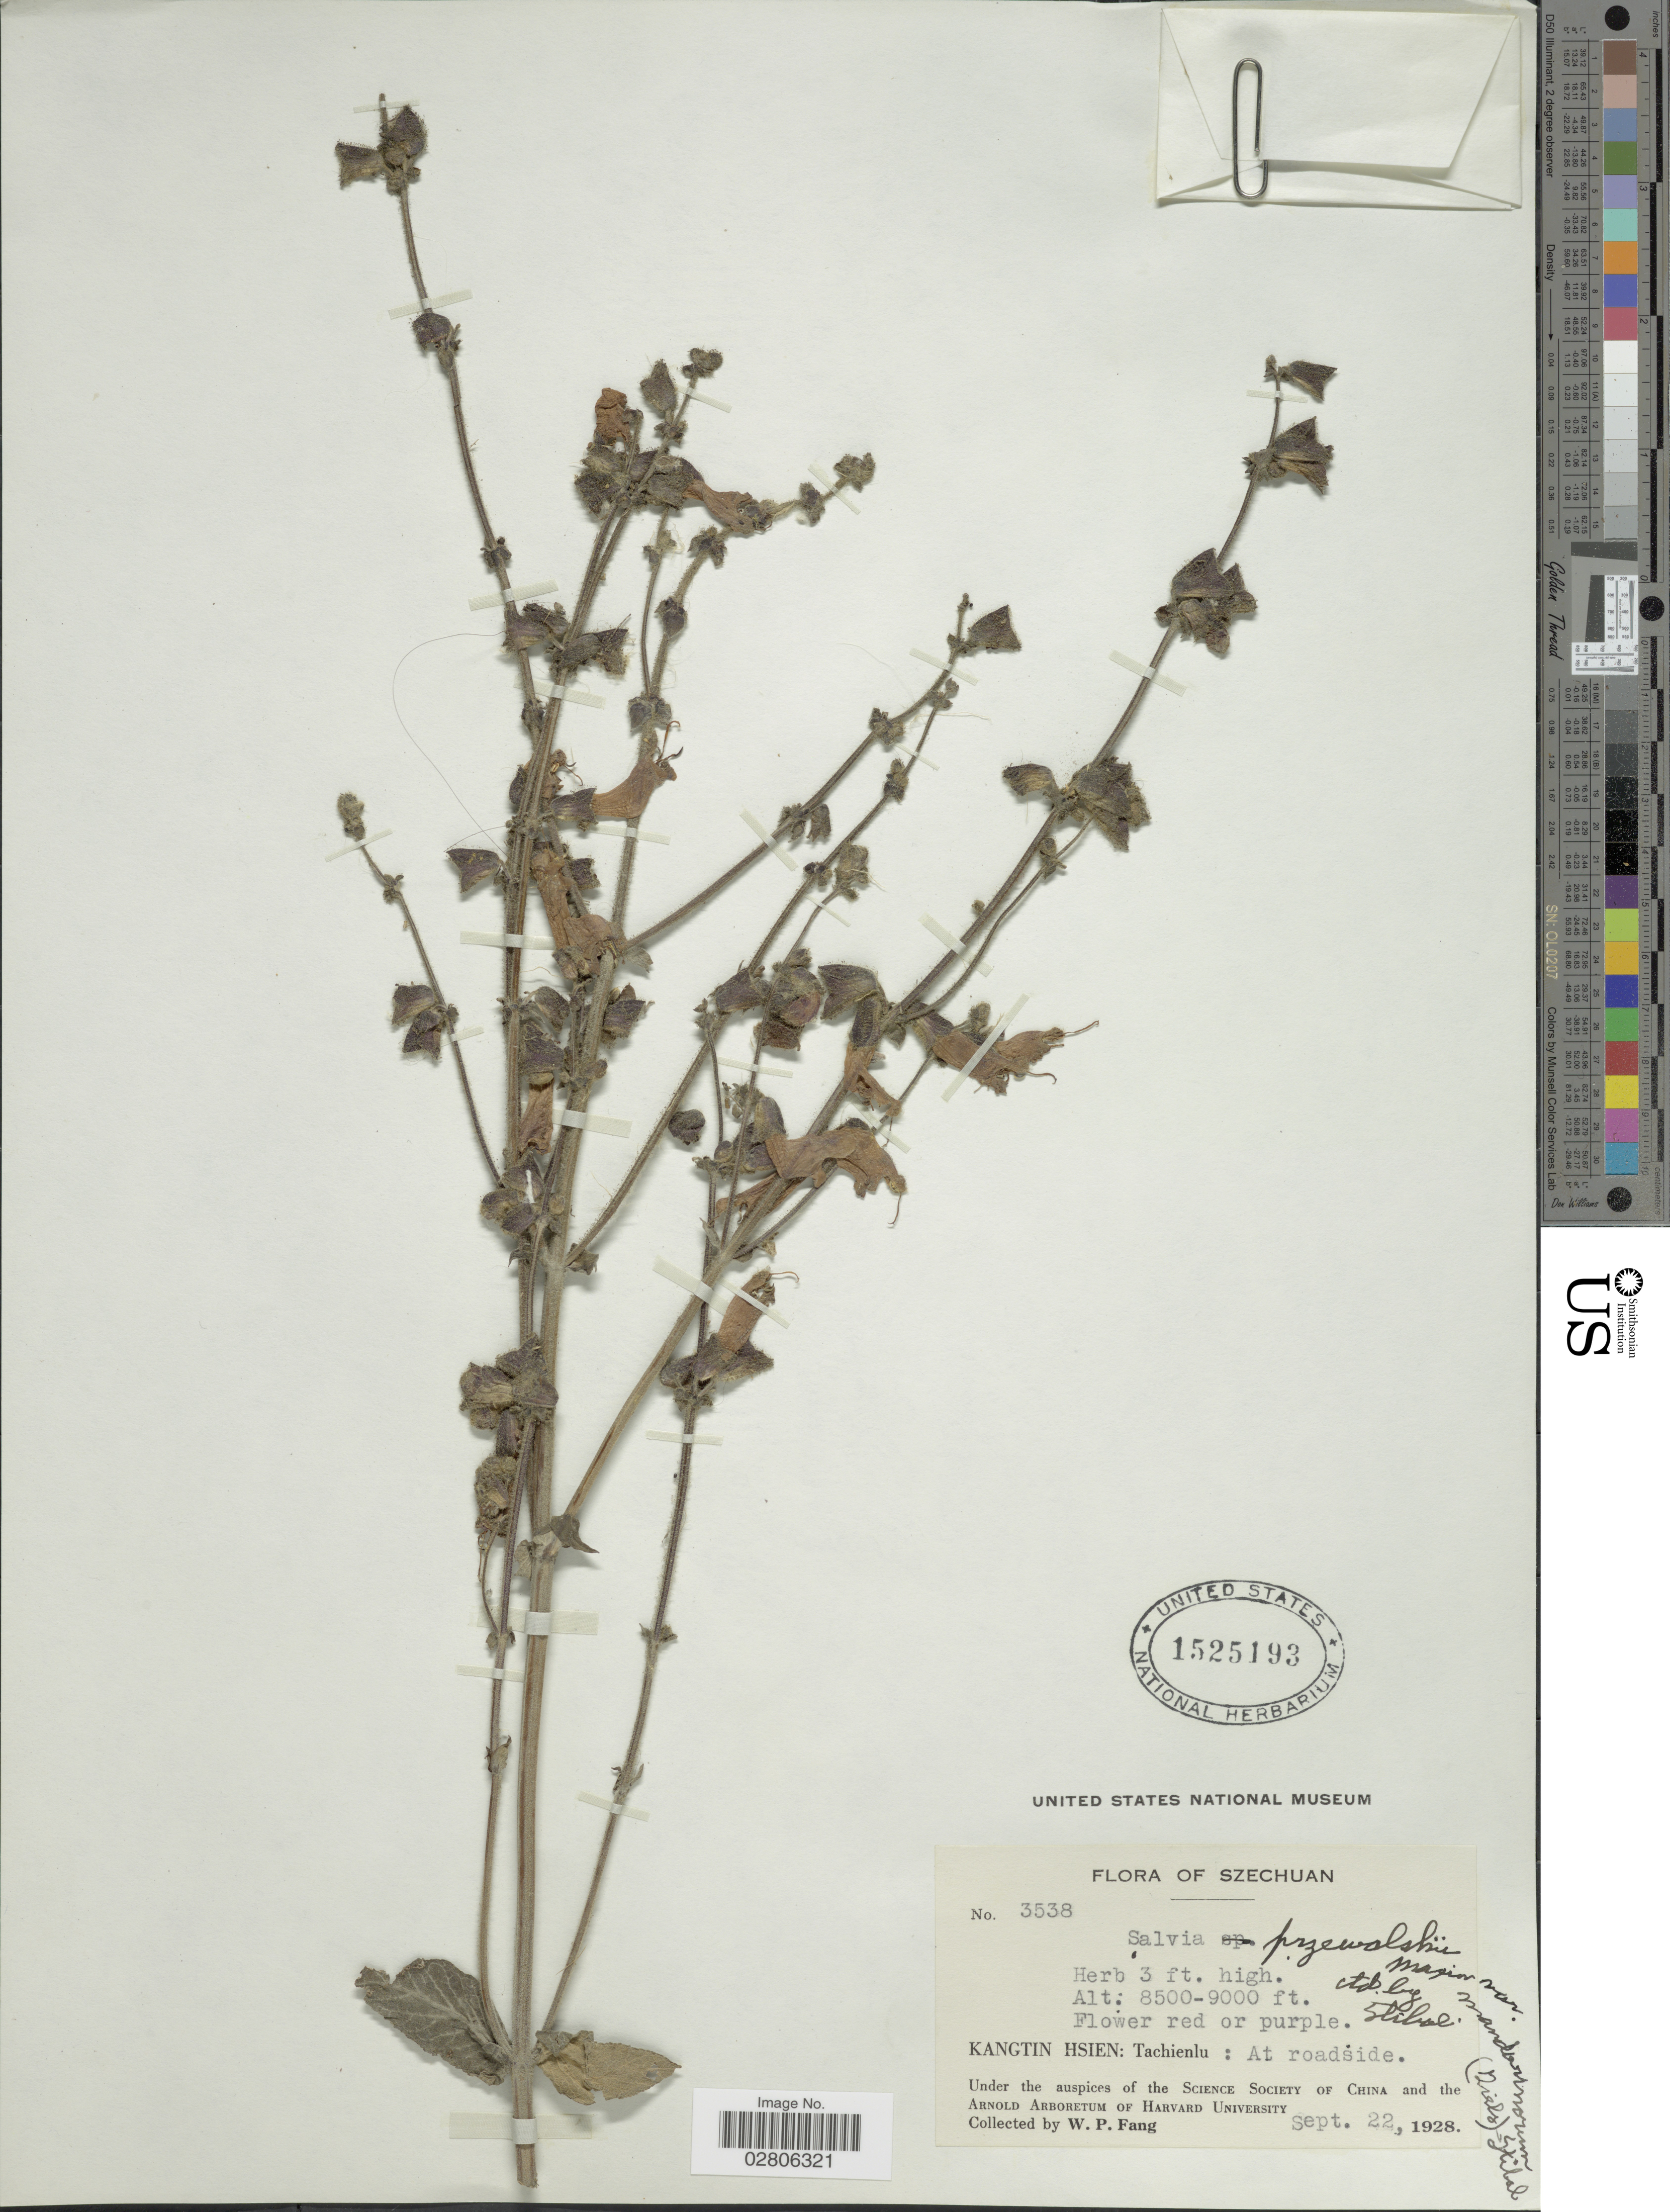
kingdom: Plantae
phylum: Tracheophyta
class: Magnoliopsida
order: Lamiales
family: Lamiaceae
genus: Salvia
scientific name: Salvia przewalskii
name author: Maxim.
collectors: W. P. Fang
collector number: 3538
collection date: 1928-09-22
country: China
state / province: Sichuan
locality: Szechuan, Kangtin Hsien, Tachienlu, At roadside.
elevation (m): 2591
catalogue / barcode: US 1525193